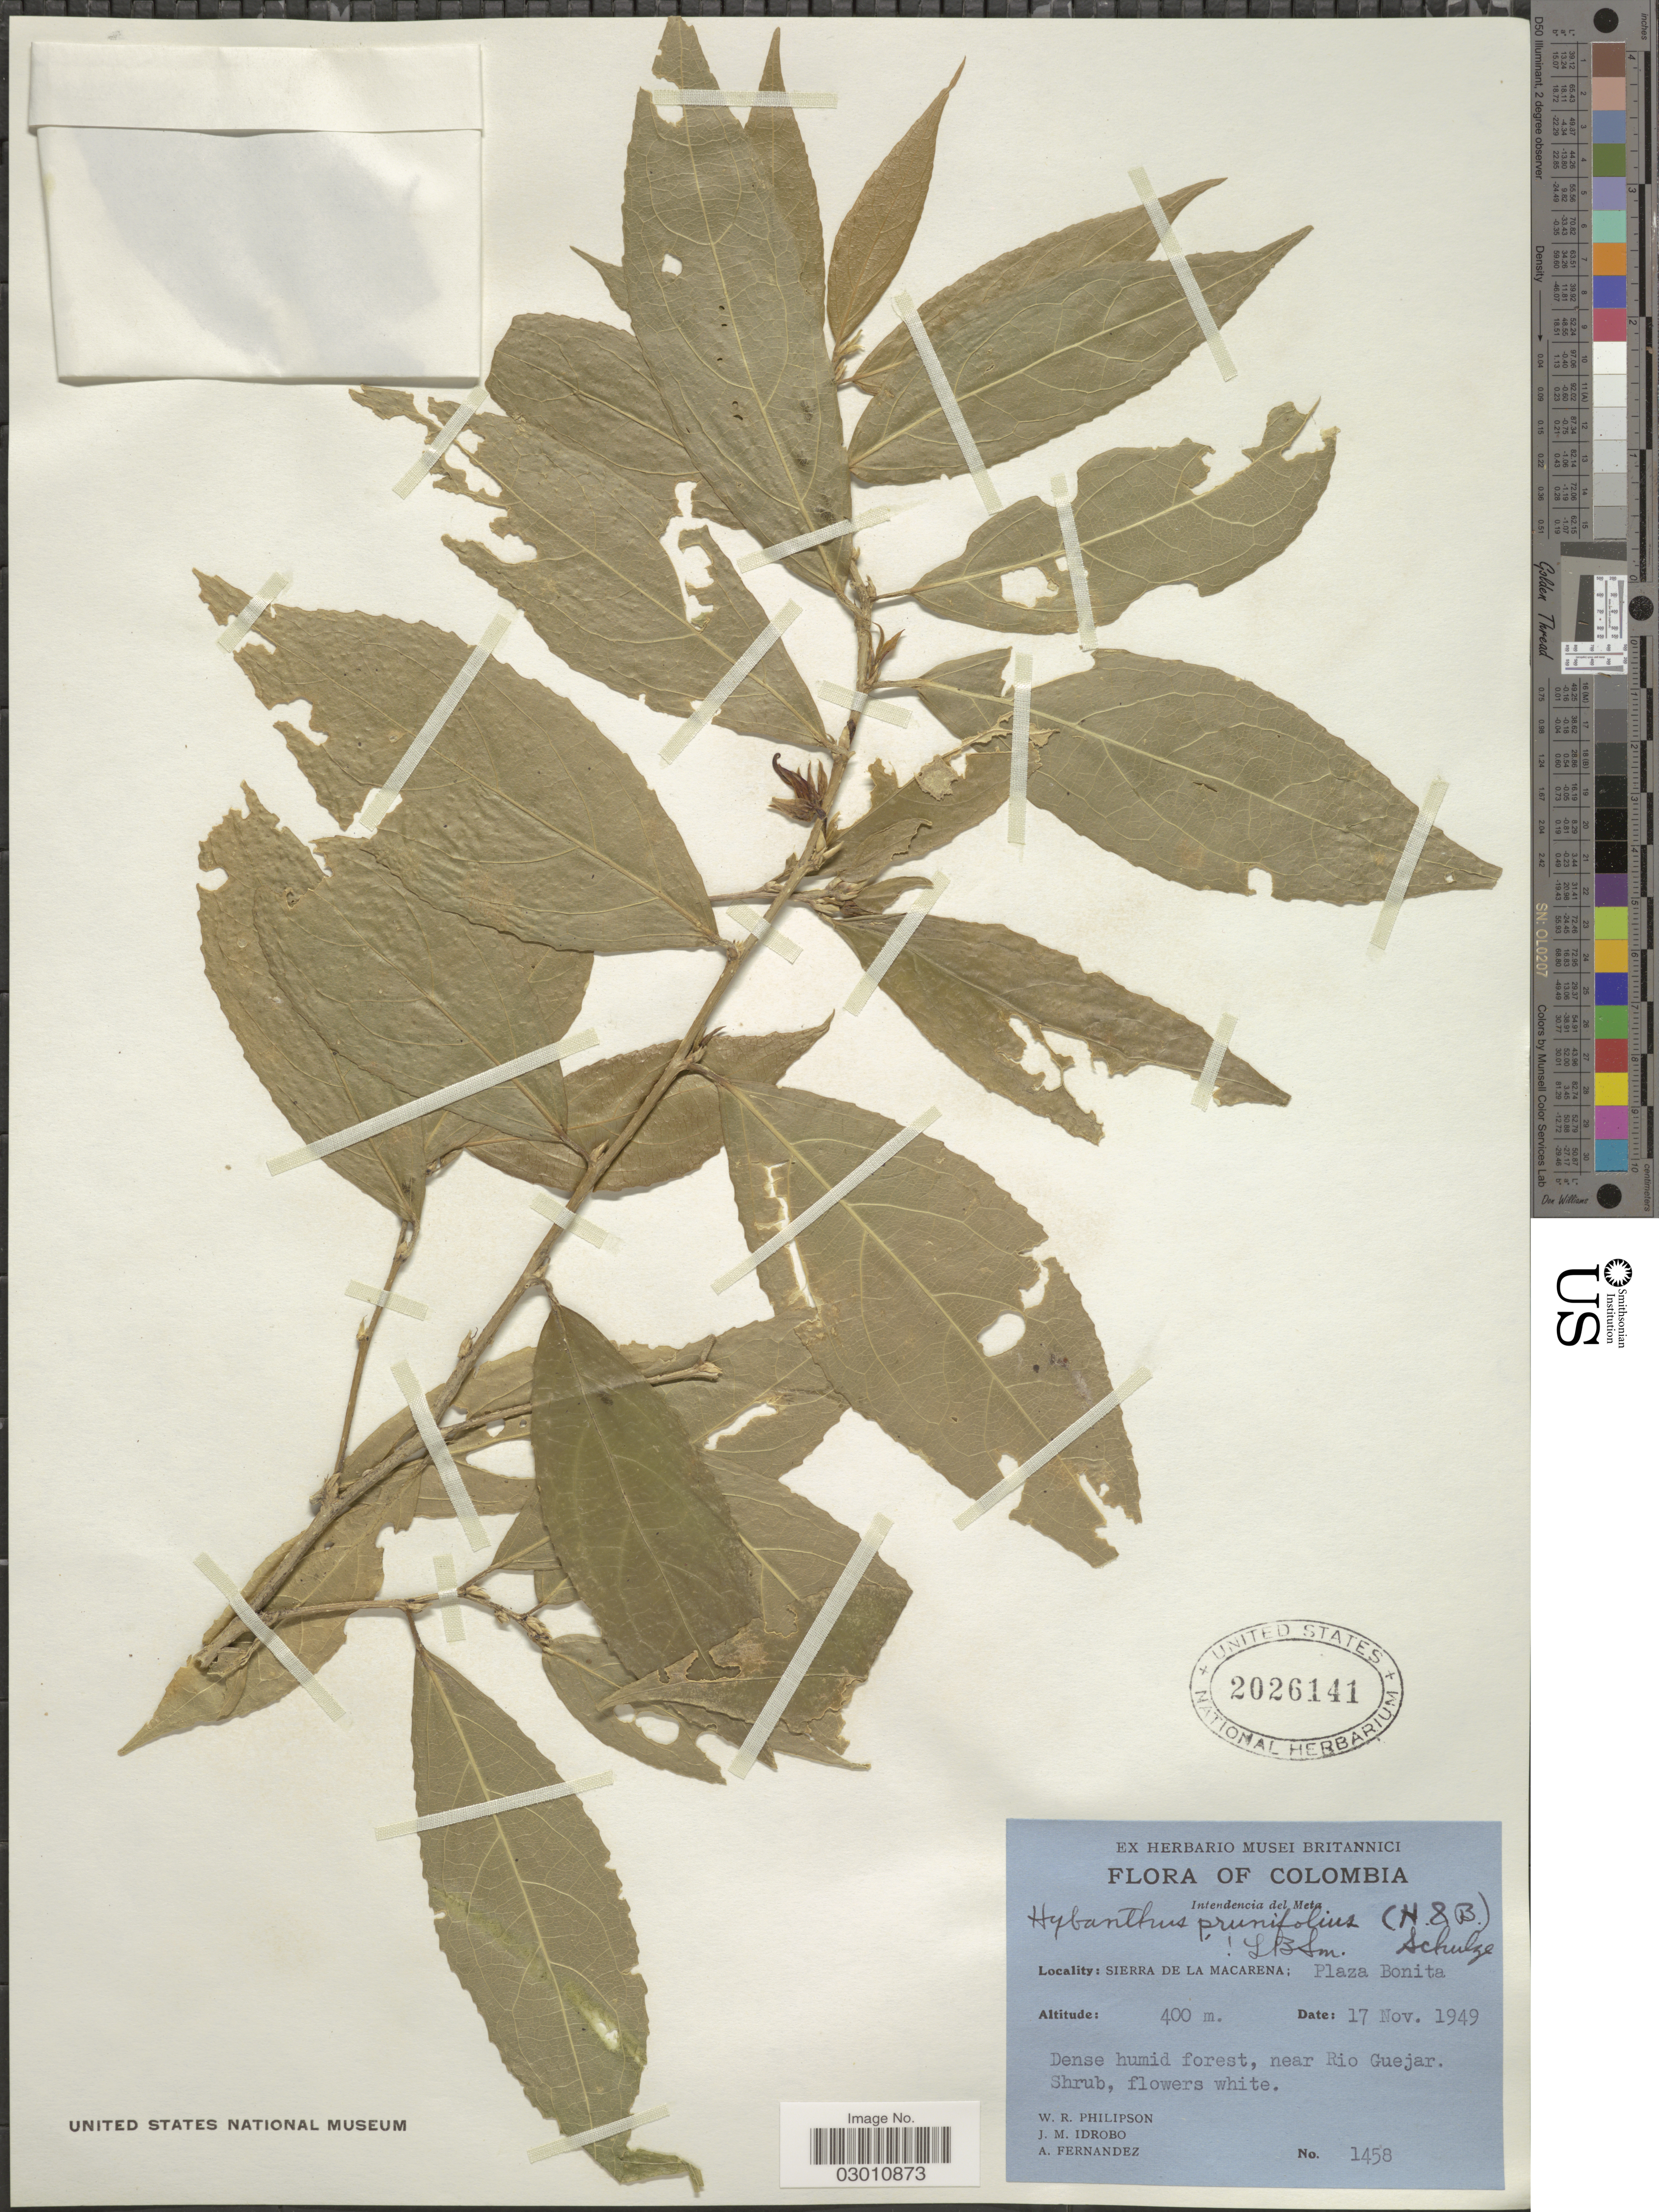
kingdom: Plantae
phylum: Tracheophyta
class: Magnoliopsida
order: Malpighiales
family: Violaceae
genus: Pombalia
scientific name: Pombalia prunifolia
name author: (Humb. & Bonpl. ex Willd.) Paula-Souza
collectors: W. R. Philipson, J. M. Idrobo & A. Fernandez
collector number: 1458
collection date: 1949-11-17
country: Colombia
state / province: Meta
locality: Intendencia del Meta. Sierra de La Macarena; Plaza Bonita.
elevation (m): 400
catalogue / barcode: US 2026141